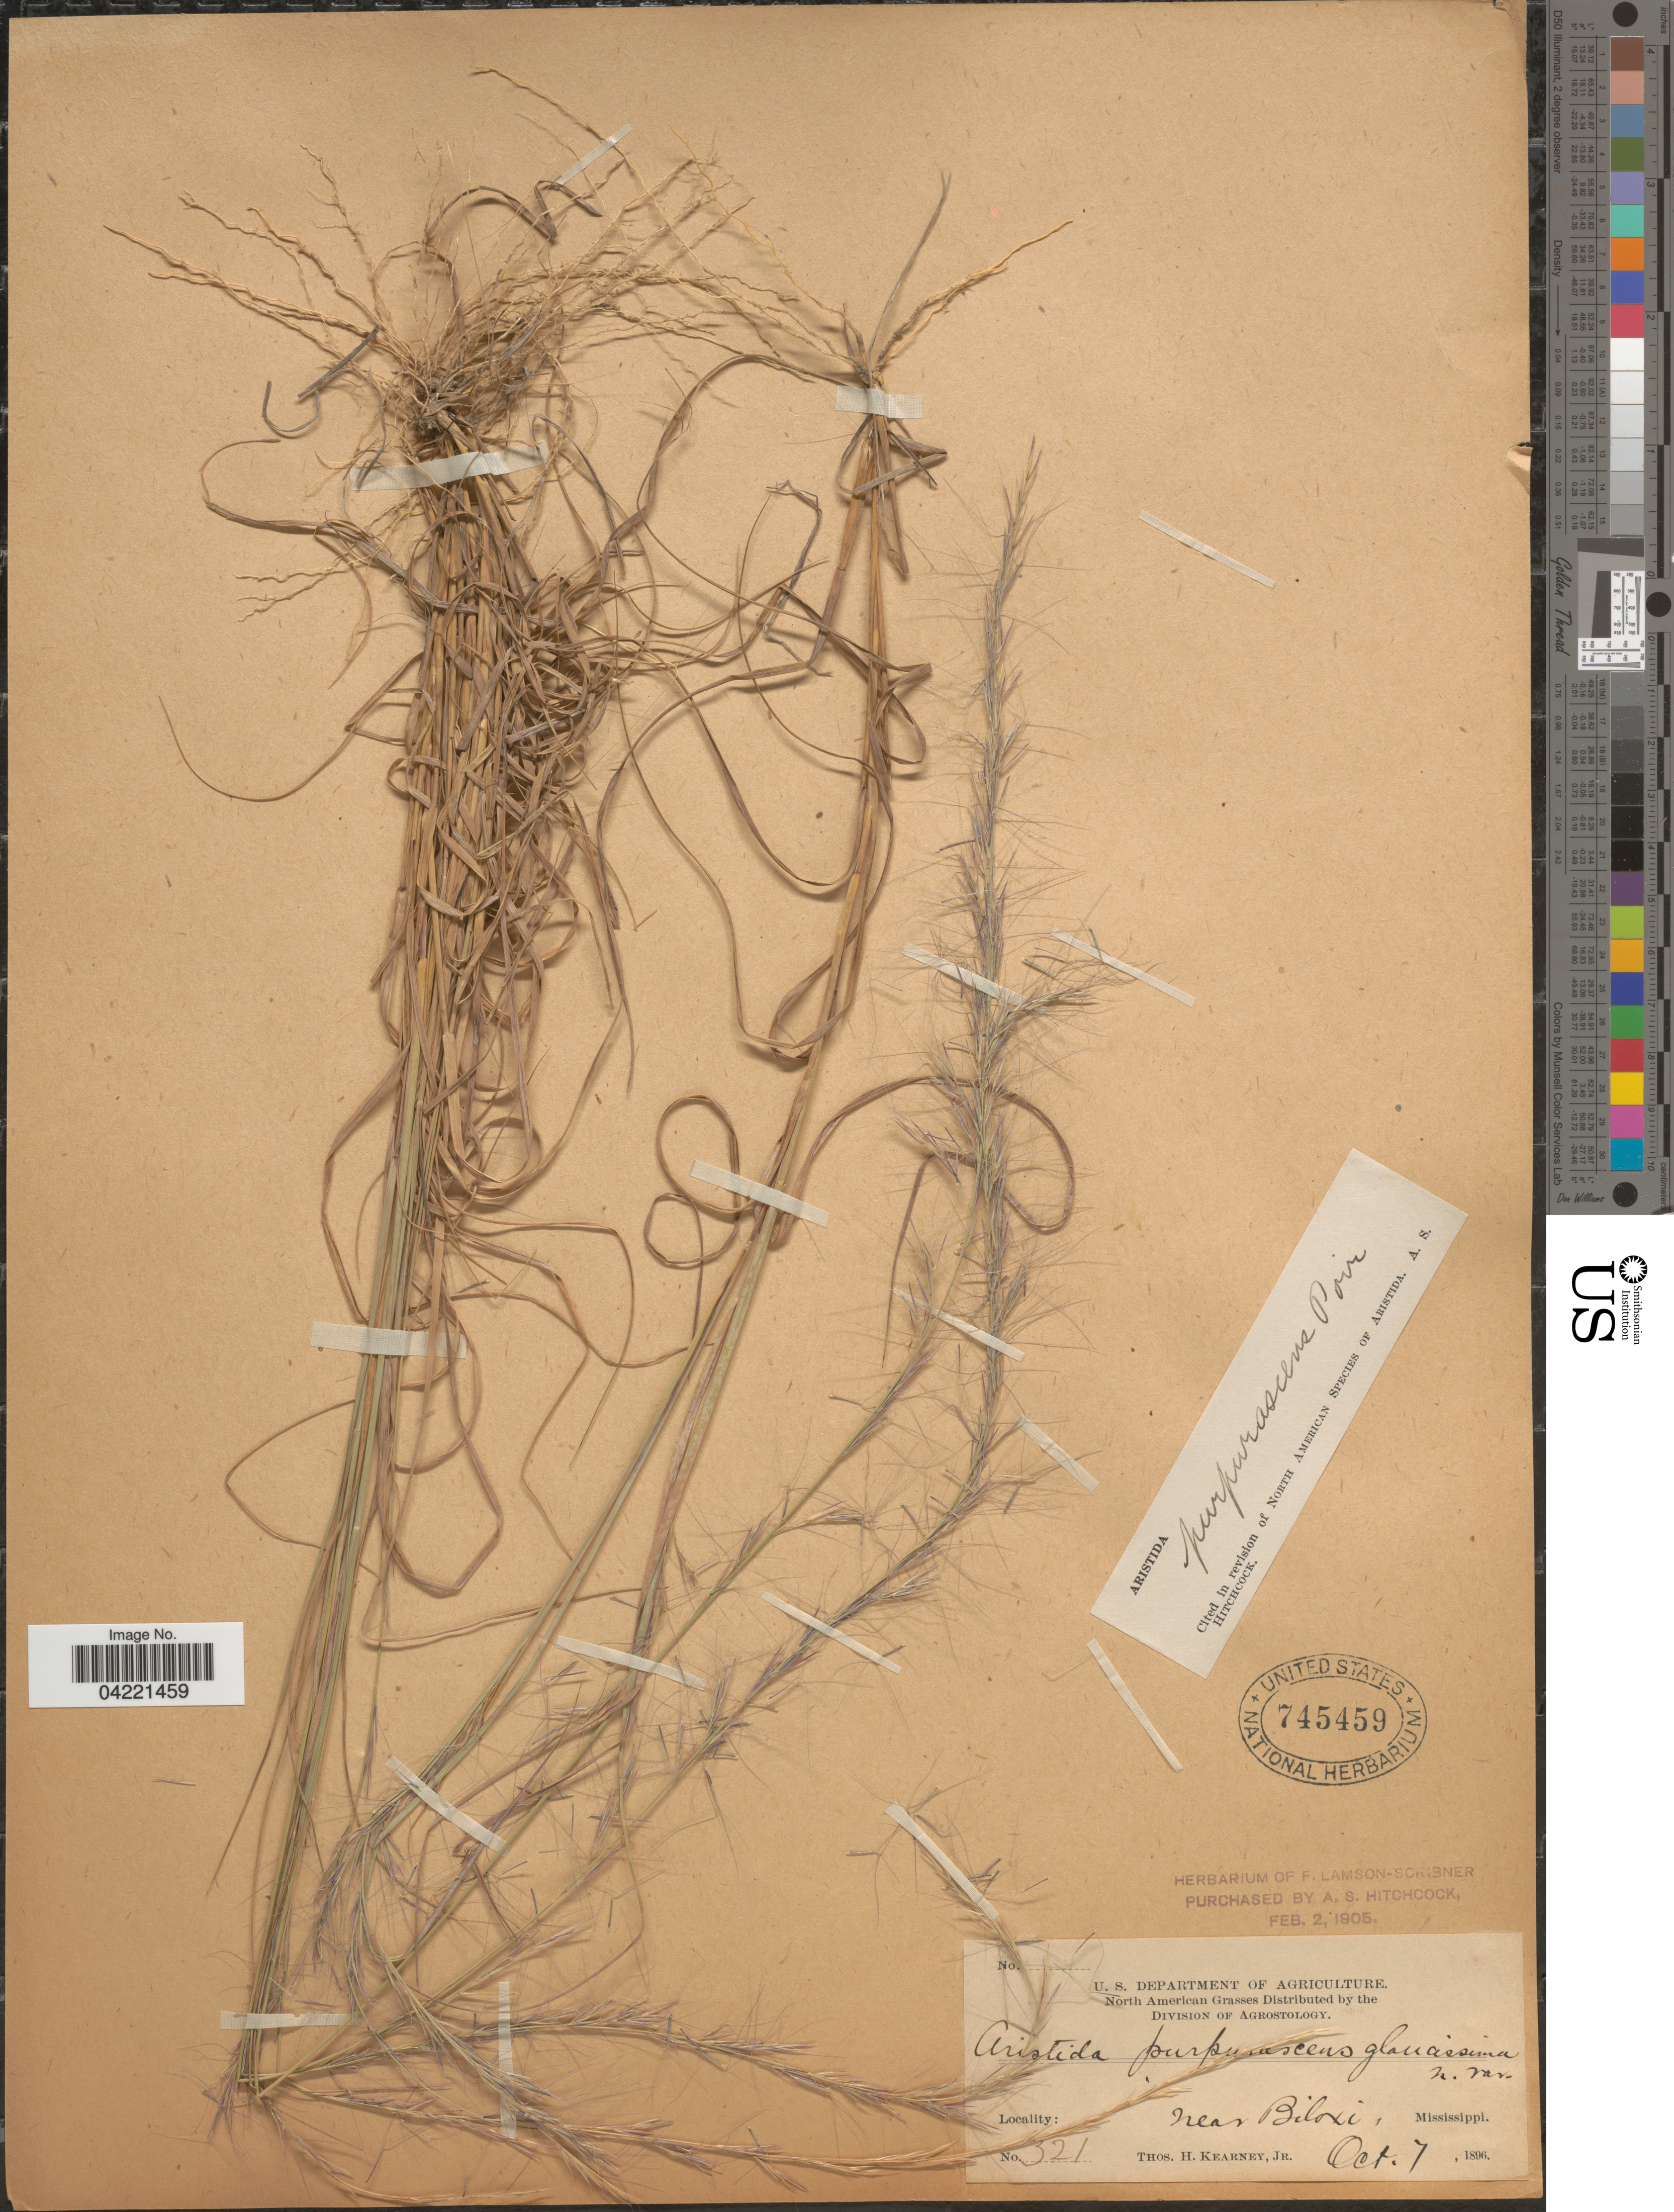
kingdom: Plantae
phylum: Tracheophyta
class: Liliopsida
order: Poales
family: Poaceae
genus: Aristida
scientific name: Aristida purpurascens var. purpurescens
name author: Poir.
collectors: T. H. Kearney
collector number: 321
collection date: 1896-10-07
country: United States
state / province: Mississippi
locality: Near Biloxi.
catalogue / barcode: US 745459